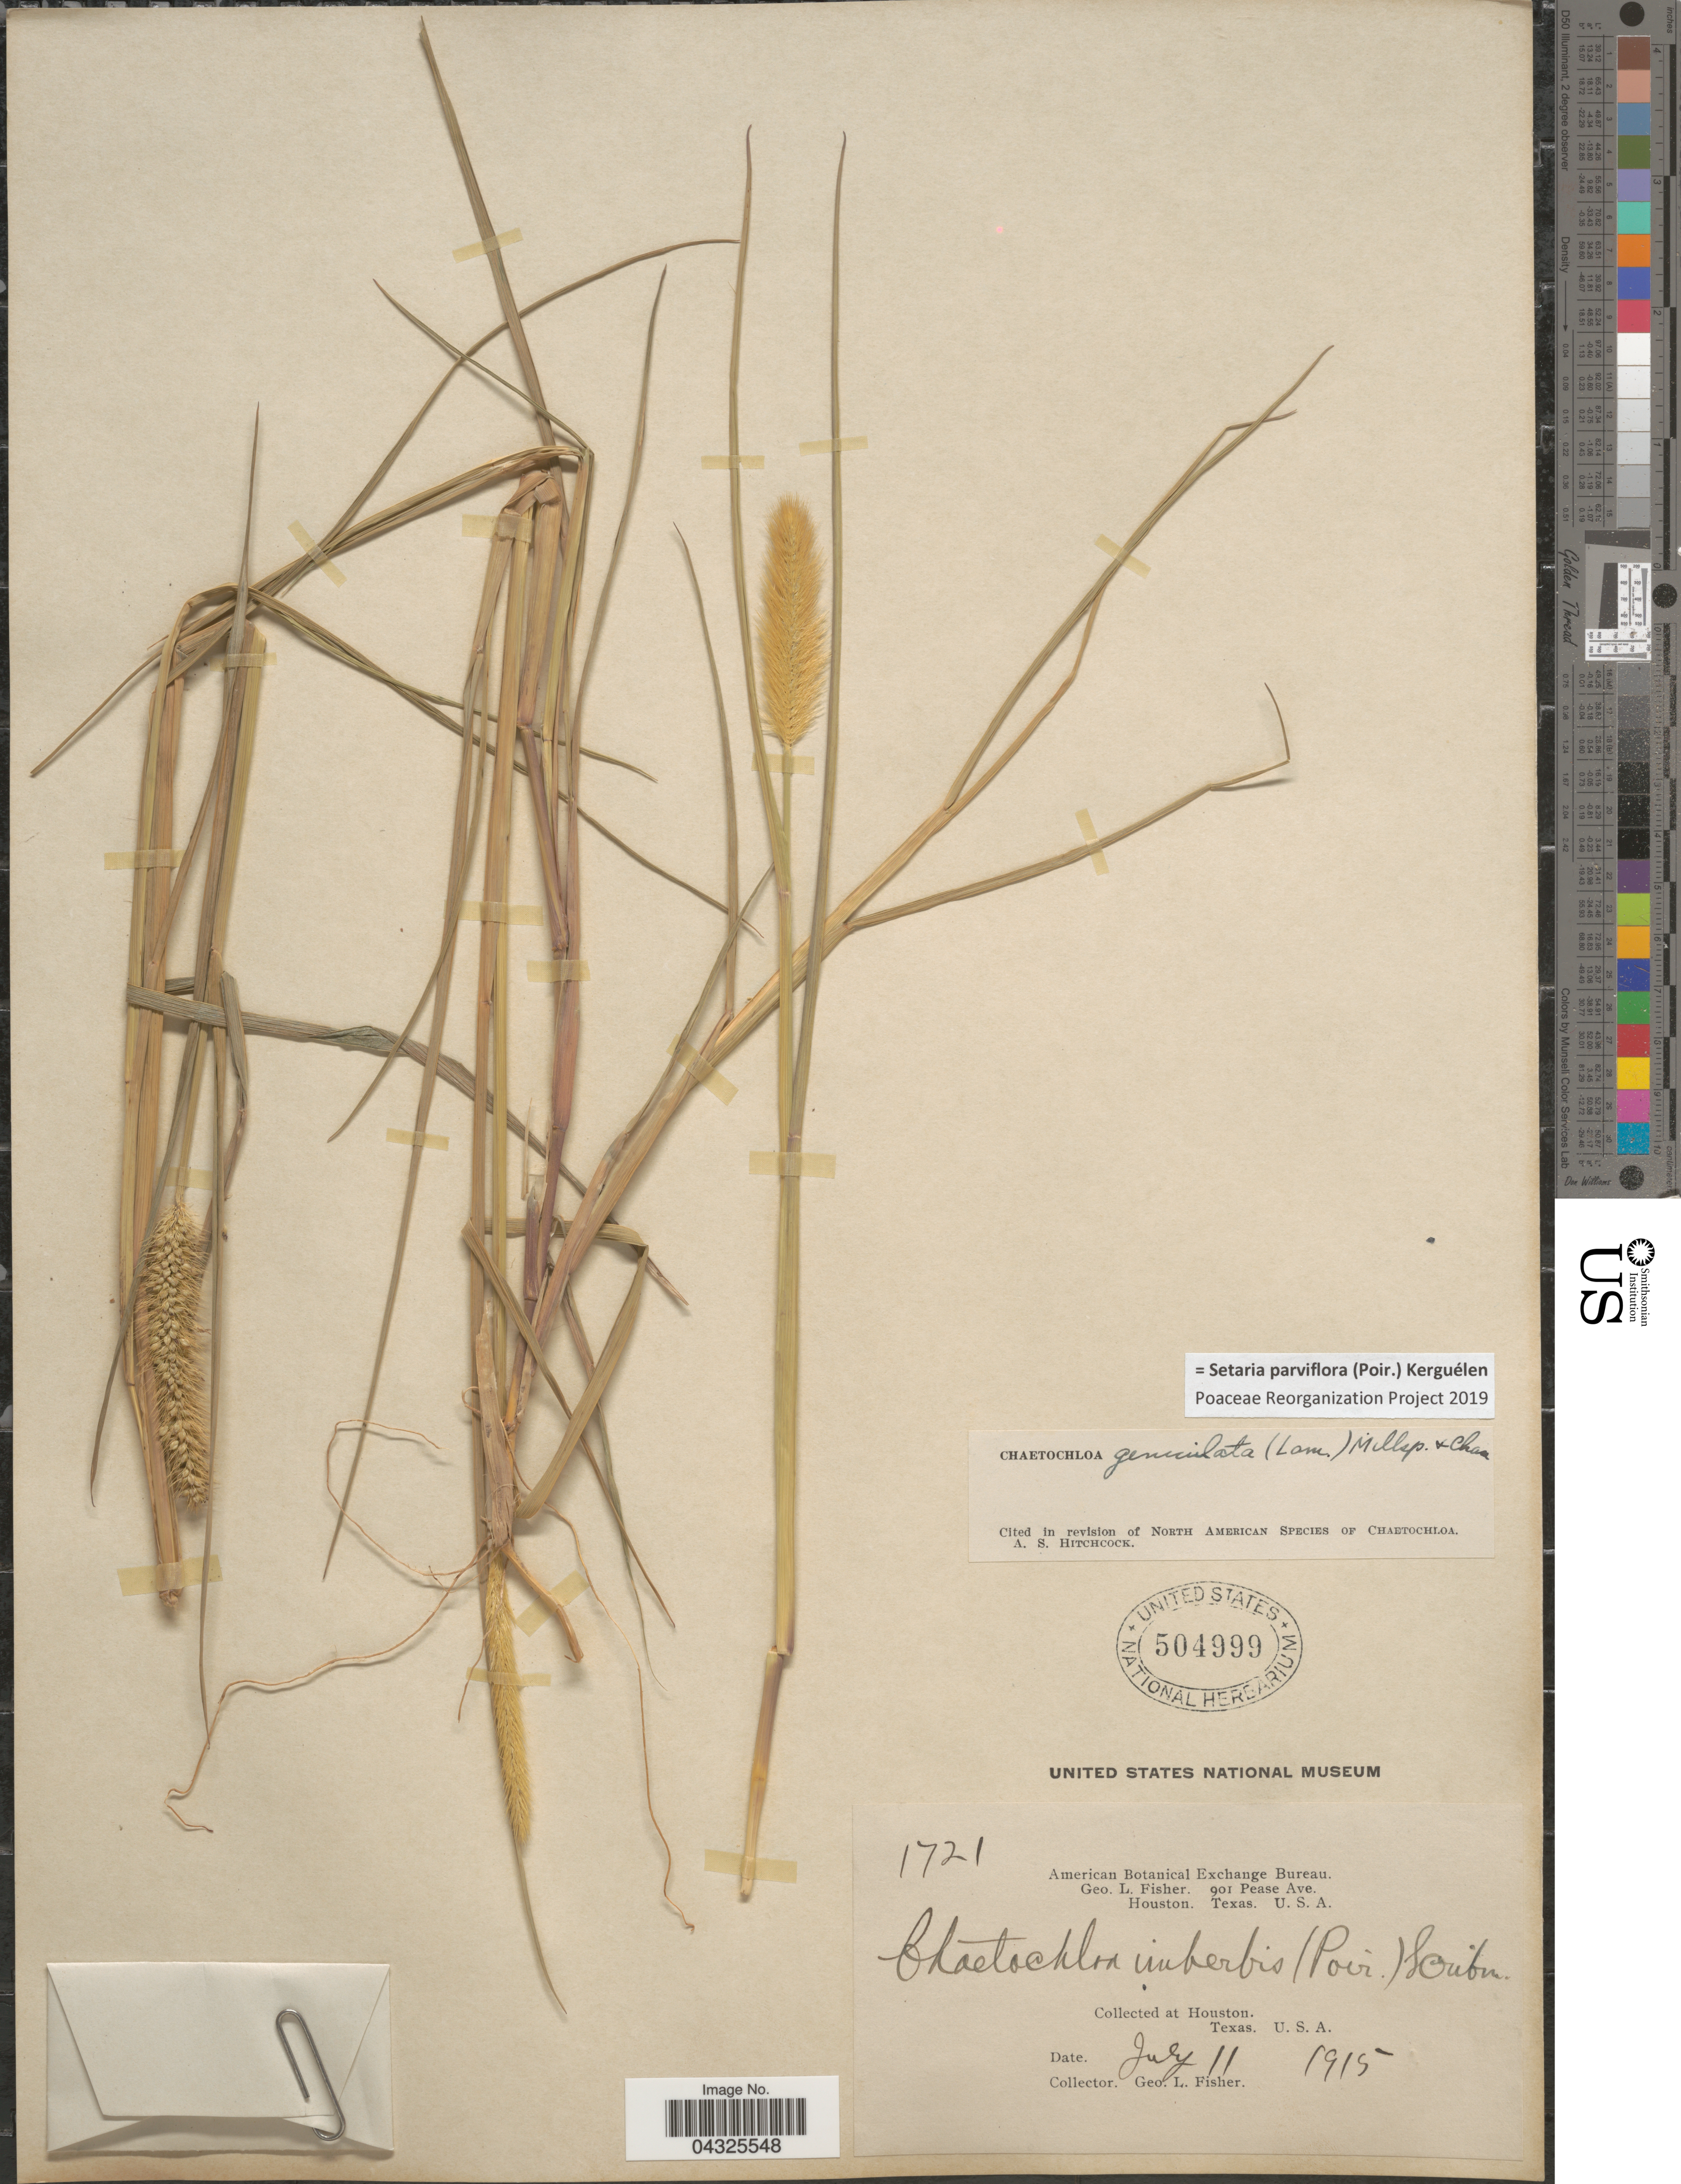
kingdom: Plantae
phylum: Tracheophyta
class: Liliopsida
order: Poales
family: Poaceae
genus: Setaria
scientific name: Setaria parviflora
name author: (Poir.) Kerguélen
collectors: G. L. Fisher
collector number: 1721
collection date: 1915-07-11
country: United States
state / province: Texas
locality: Houston.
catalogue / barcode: US 504999